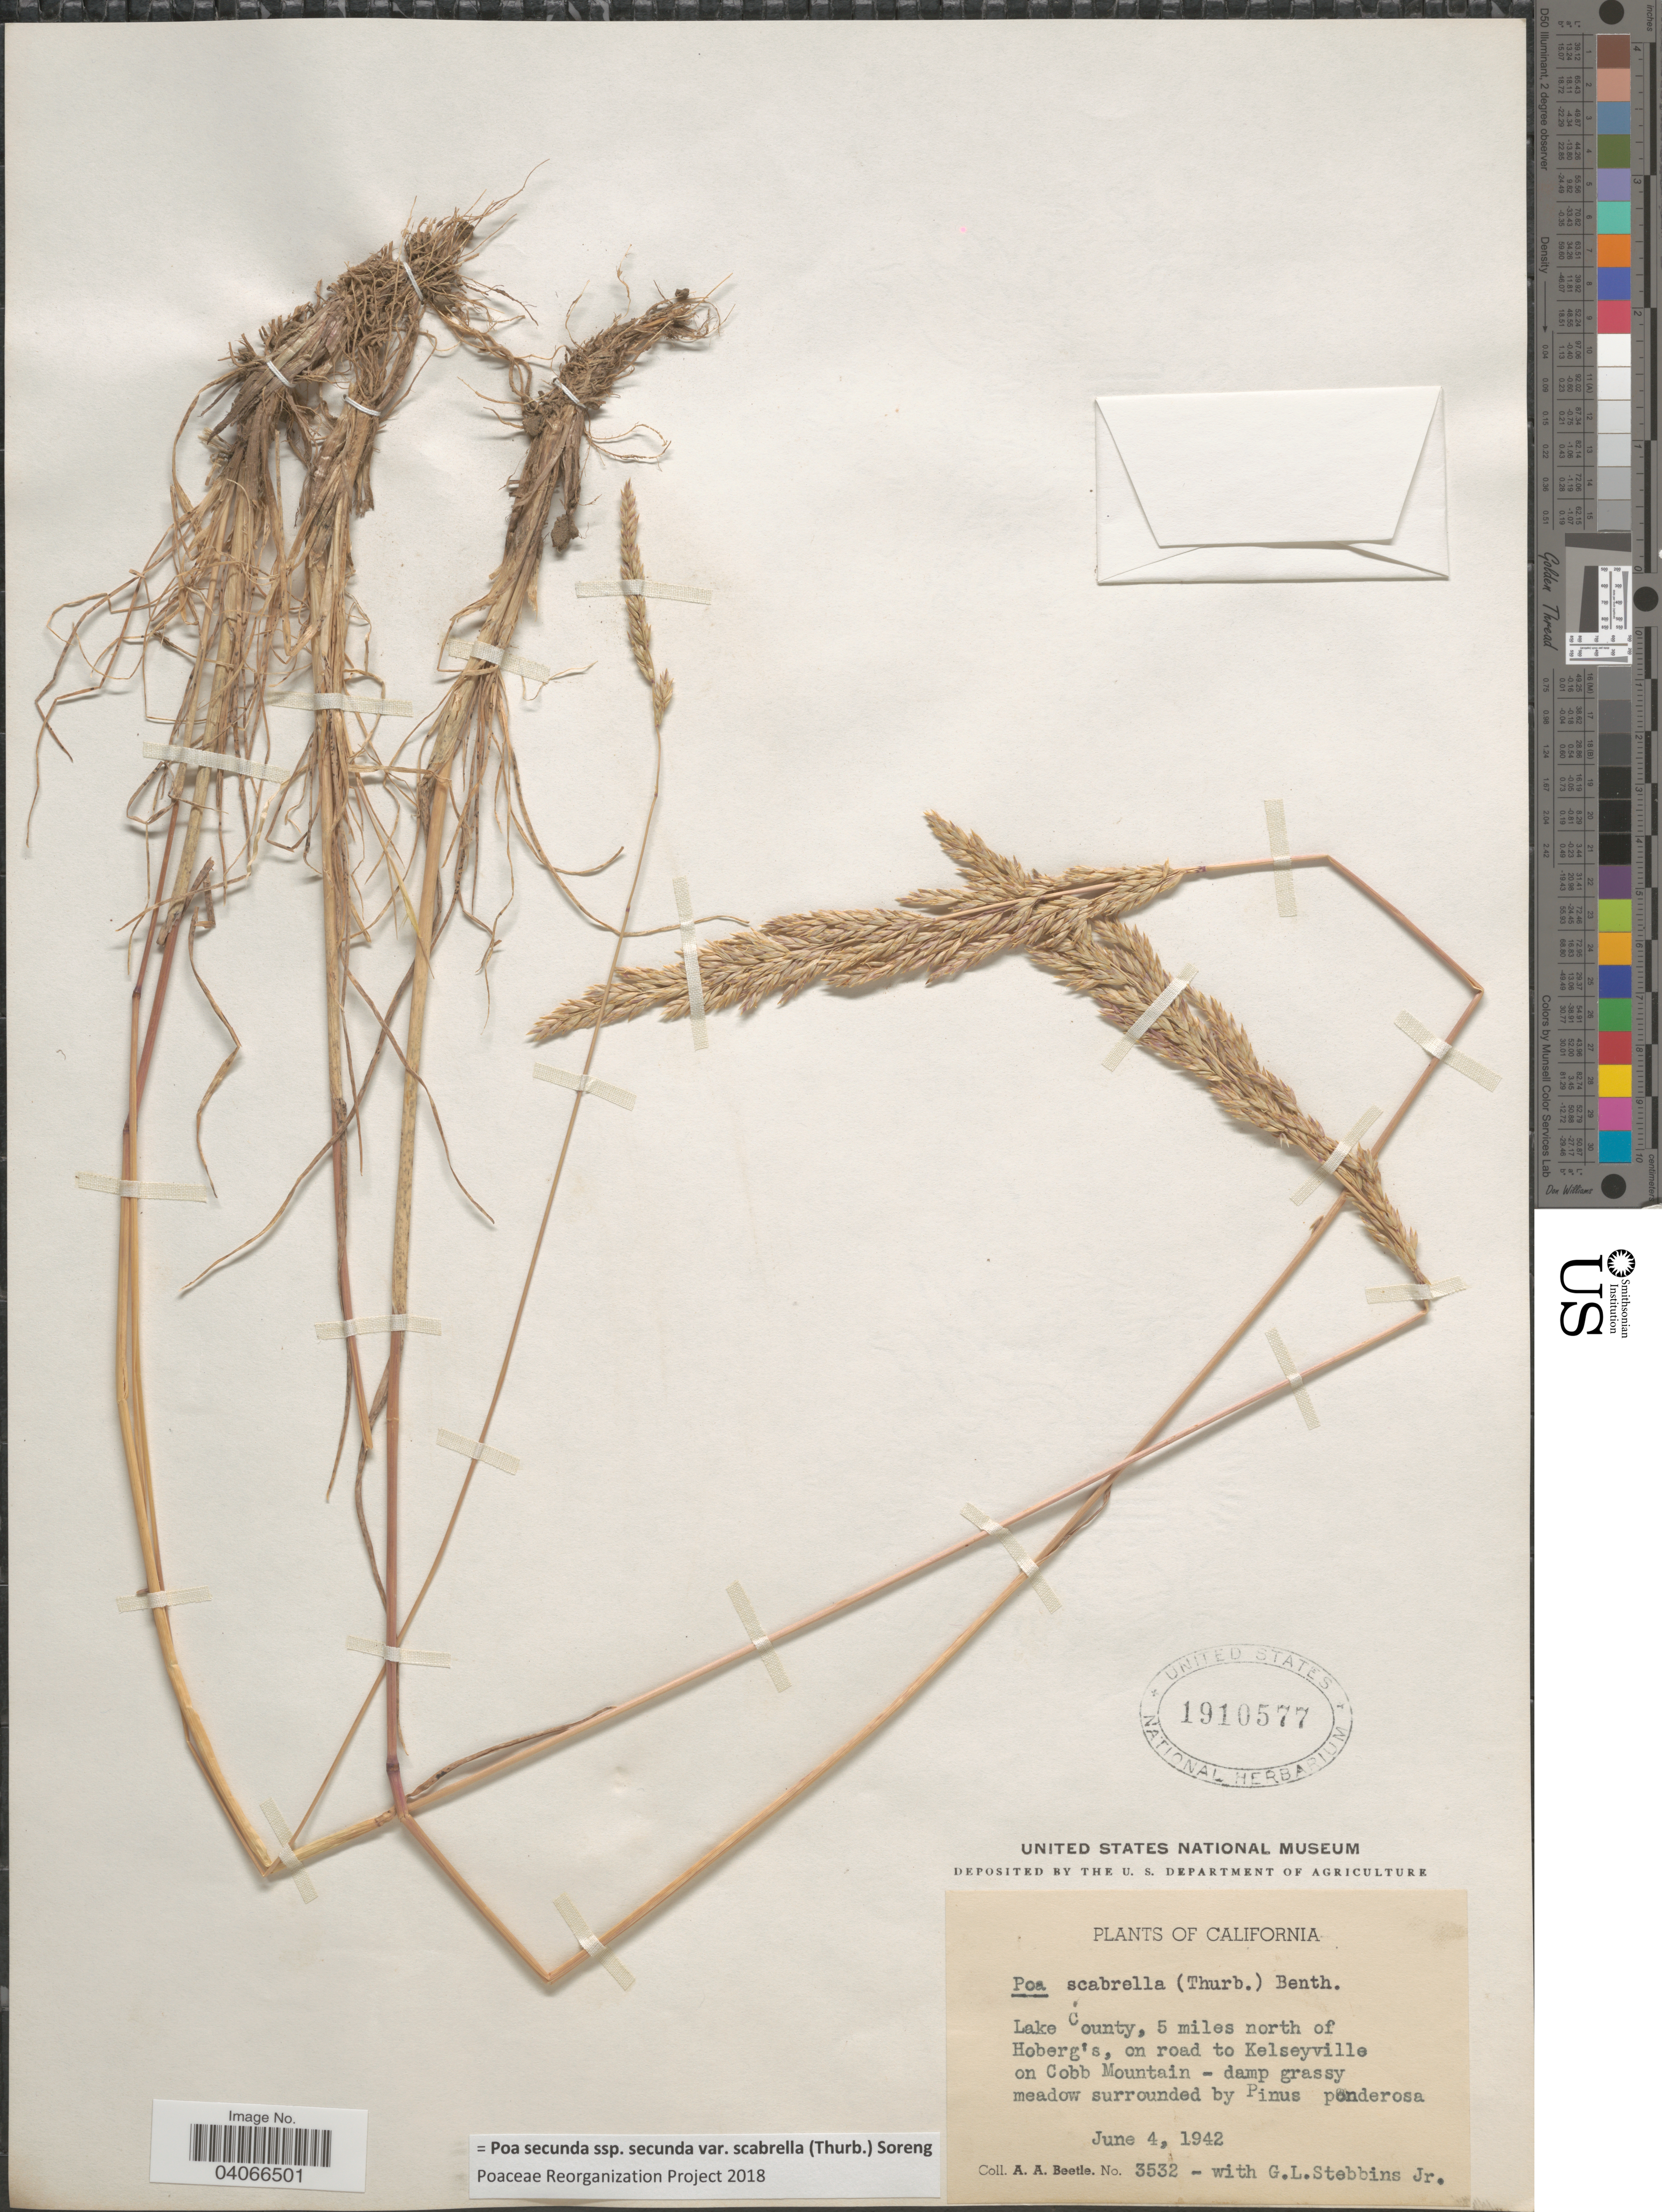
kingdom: Plantae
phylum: Tracheophyta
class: Liliopsida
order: Poales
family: Poaceae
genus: Poa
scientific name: Poa secunda subsp. secunda var. scabrella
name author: (Thurb.) Soreng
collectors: A. A. Beetle & G. L. Stebbins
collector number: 3532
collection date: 1942-06-04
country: United States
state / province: California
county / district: Lake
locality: Lake County, 5 miles north of Hoberg's, on road to Kelseyville on Cobb Mountain.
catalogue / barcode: US 1910577